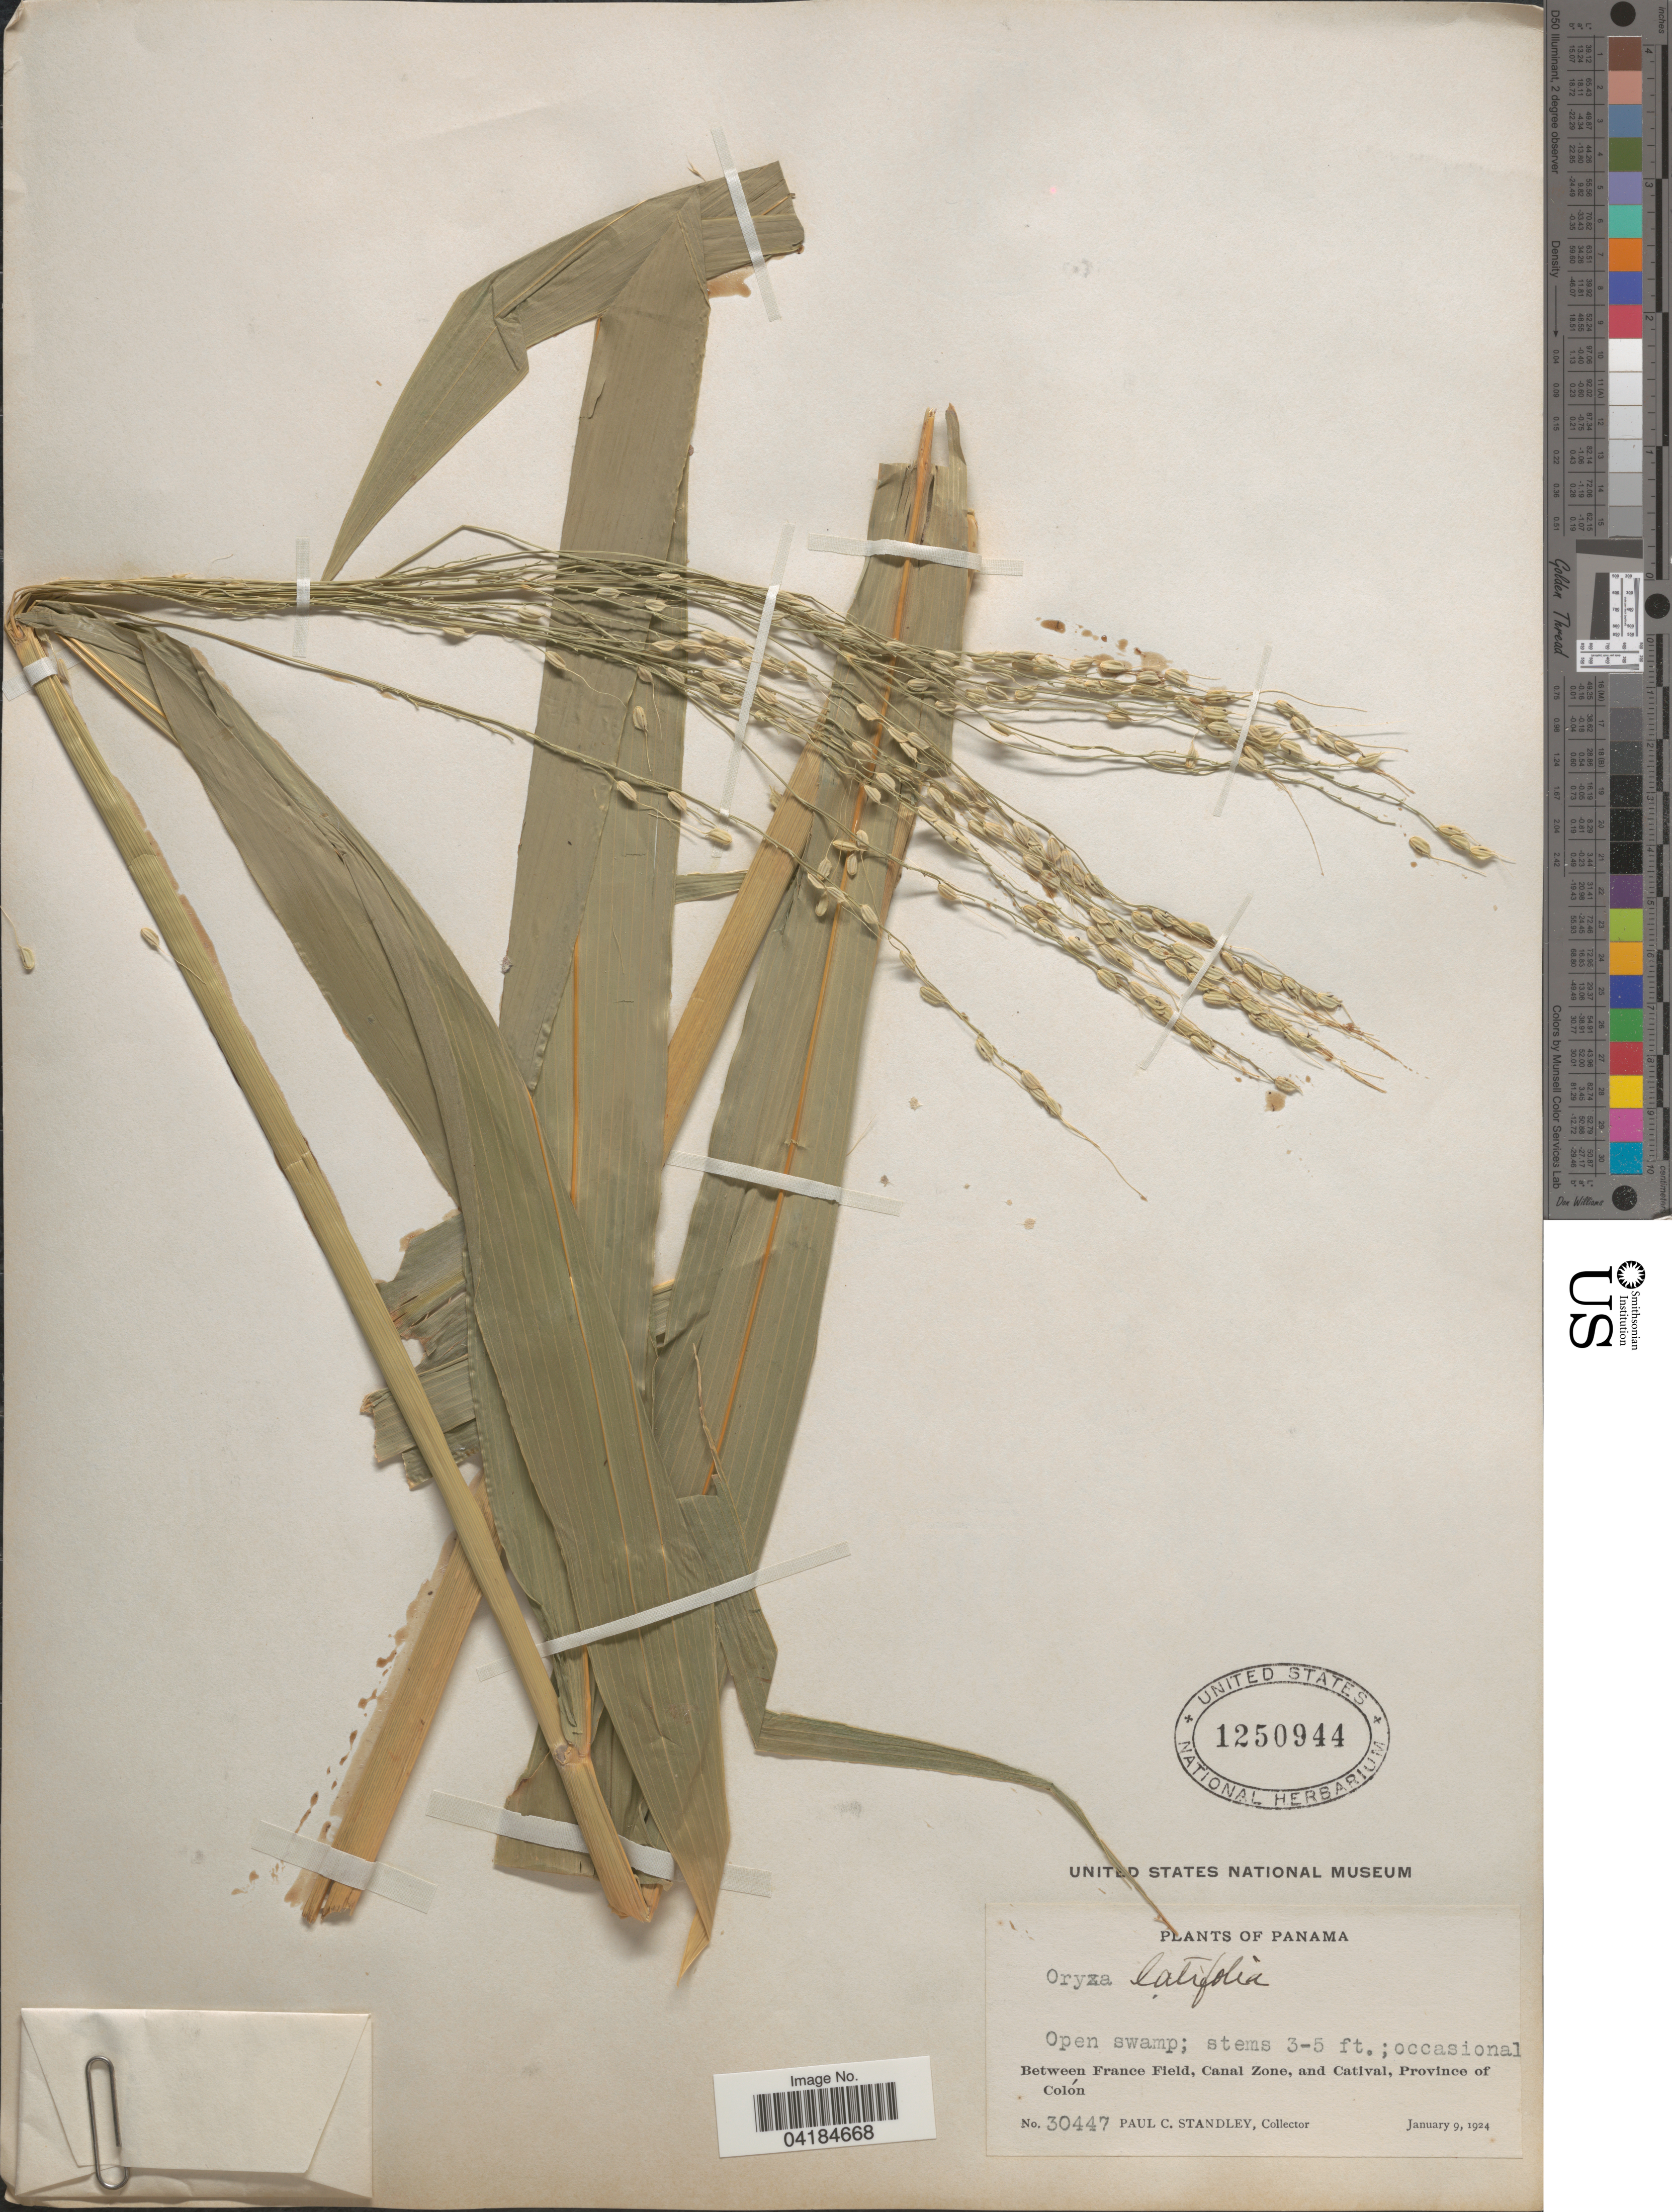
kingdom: Plantae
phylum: Tracheophyta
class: Liliopsida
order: Poales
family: Poaceae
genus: Oryza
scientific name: Oryza latifolia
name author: Desv.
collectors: P. C. Standley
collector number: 30447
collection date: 1924-01-09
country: Panama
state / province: Colón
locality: Between France Field, Canal Zone, and Catival.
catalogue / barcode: US 1250944